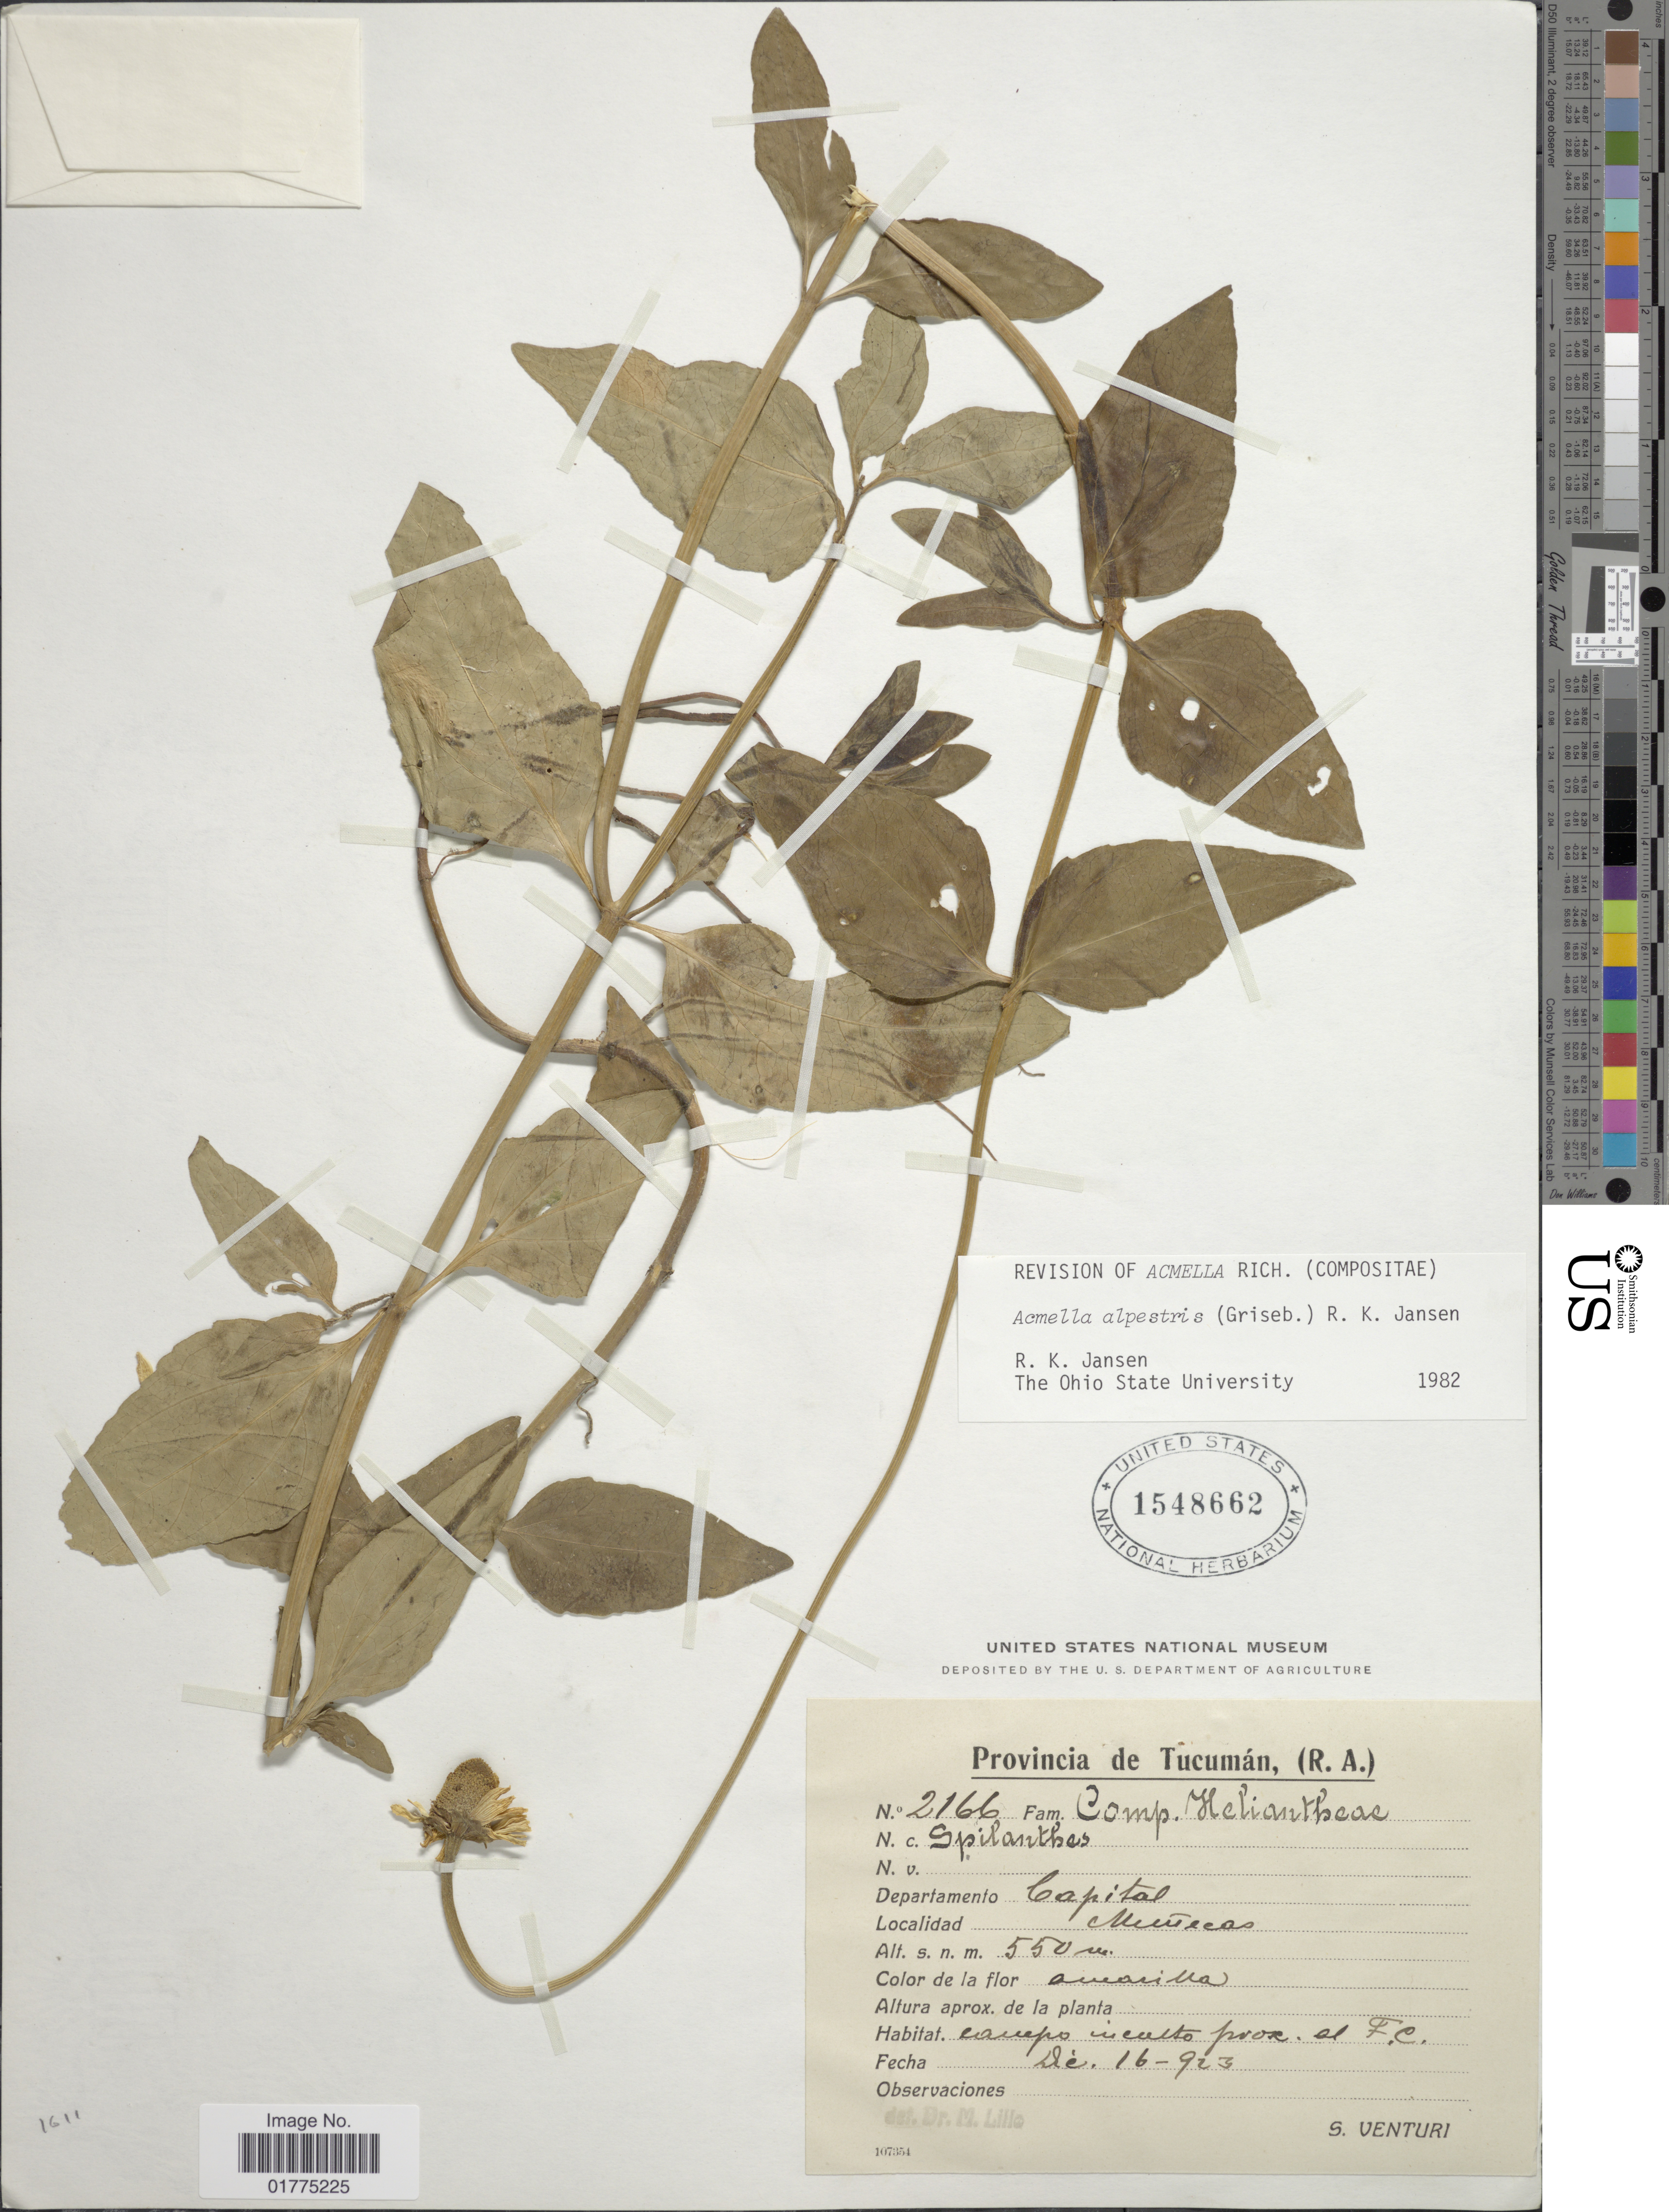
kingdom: Plantae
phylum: Tracheophyta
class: Magnoliopsida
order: Asterales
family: Asteraceae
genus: Acmella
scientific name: Acmella alpestris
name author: (Griseb.) R.K. Jansen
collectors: S. Venturi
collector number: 2166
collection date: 1923-12-16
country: Argentina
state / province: Tucumán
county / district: Capital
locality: Muñecas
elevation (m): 550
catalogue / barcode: US 1548662